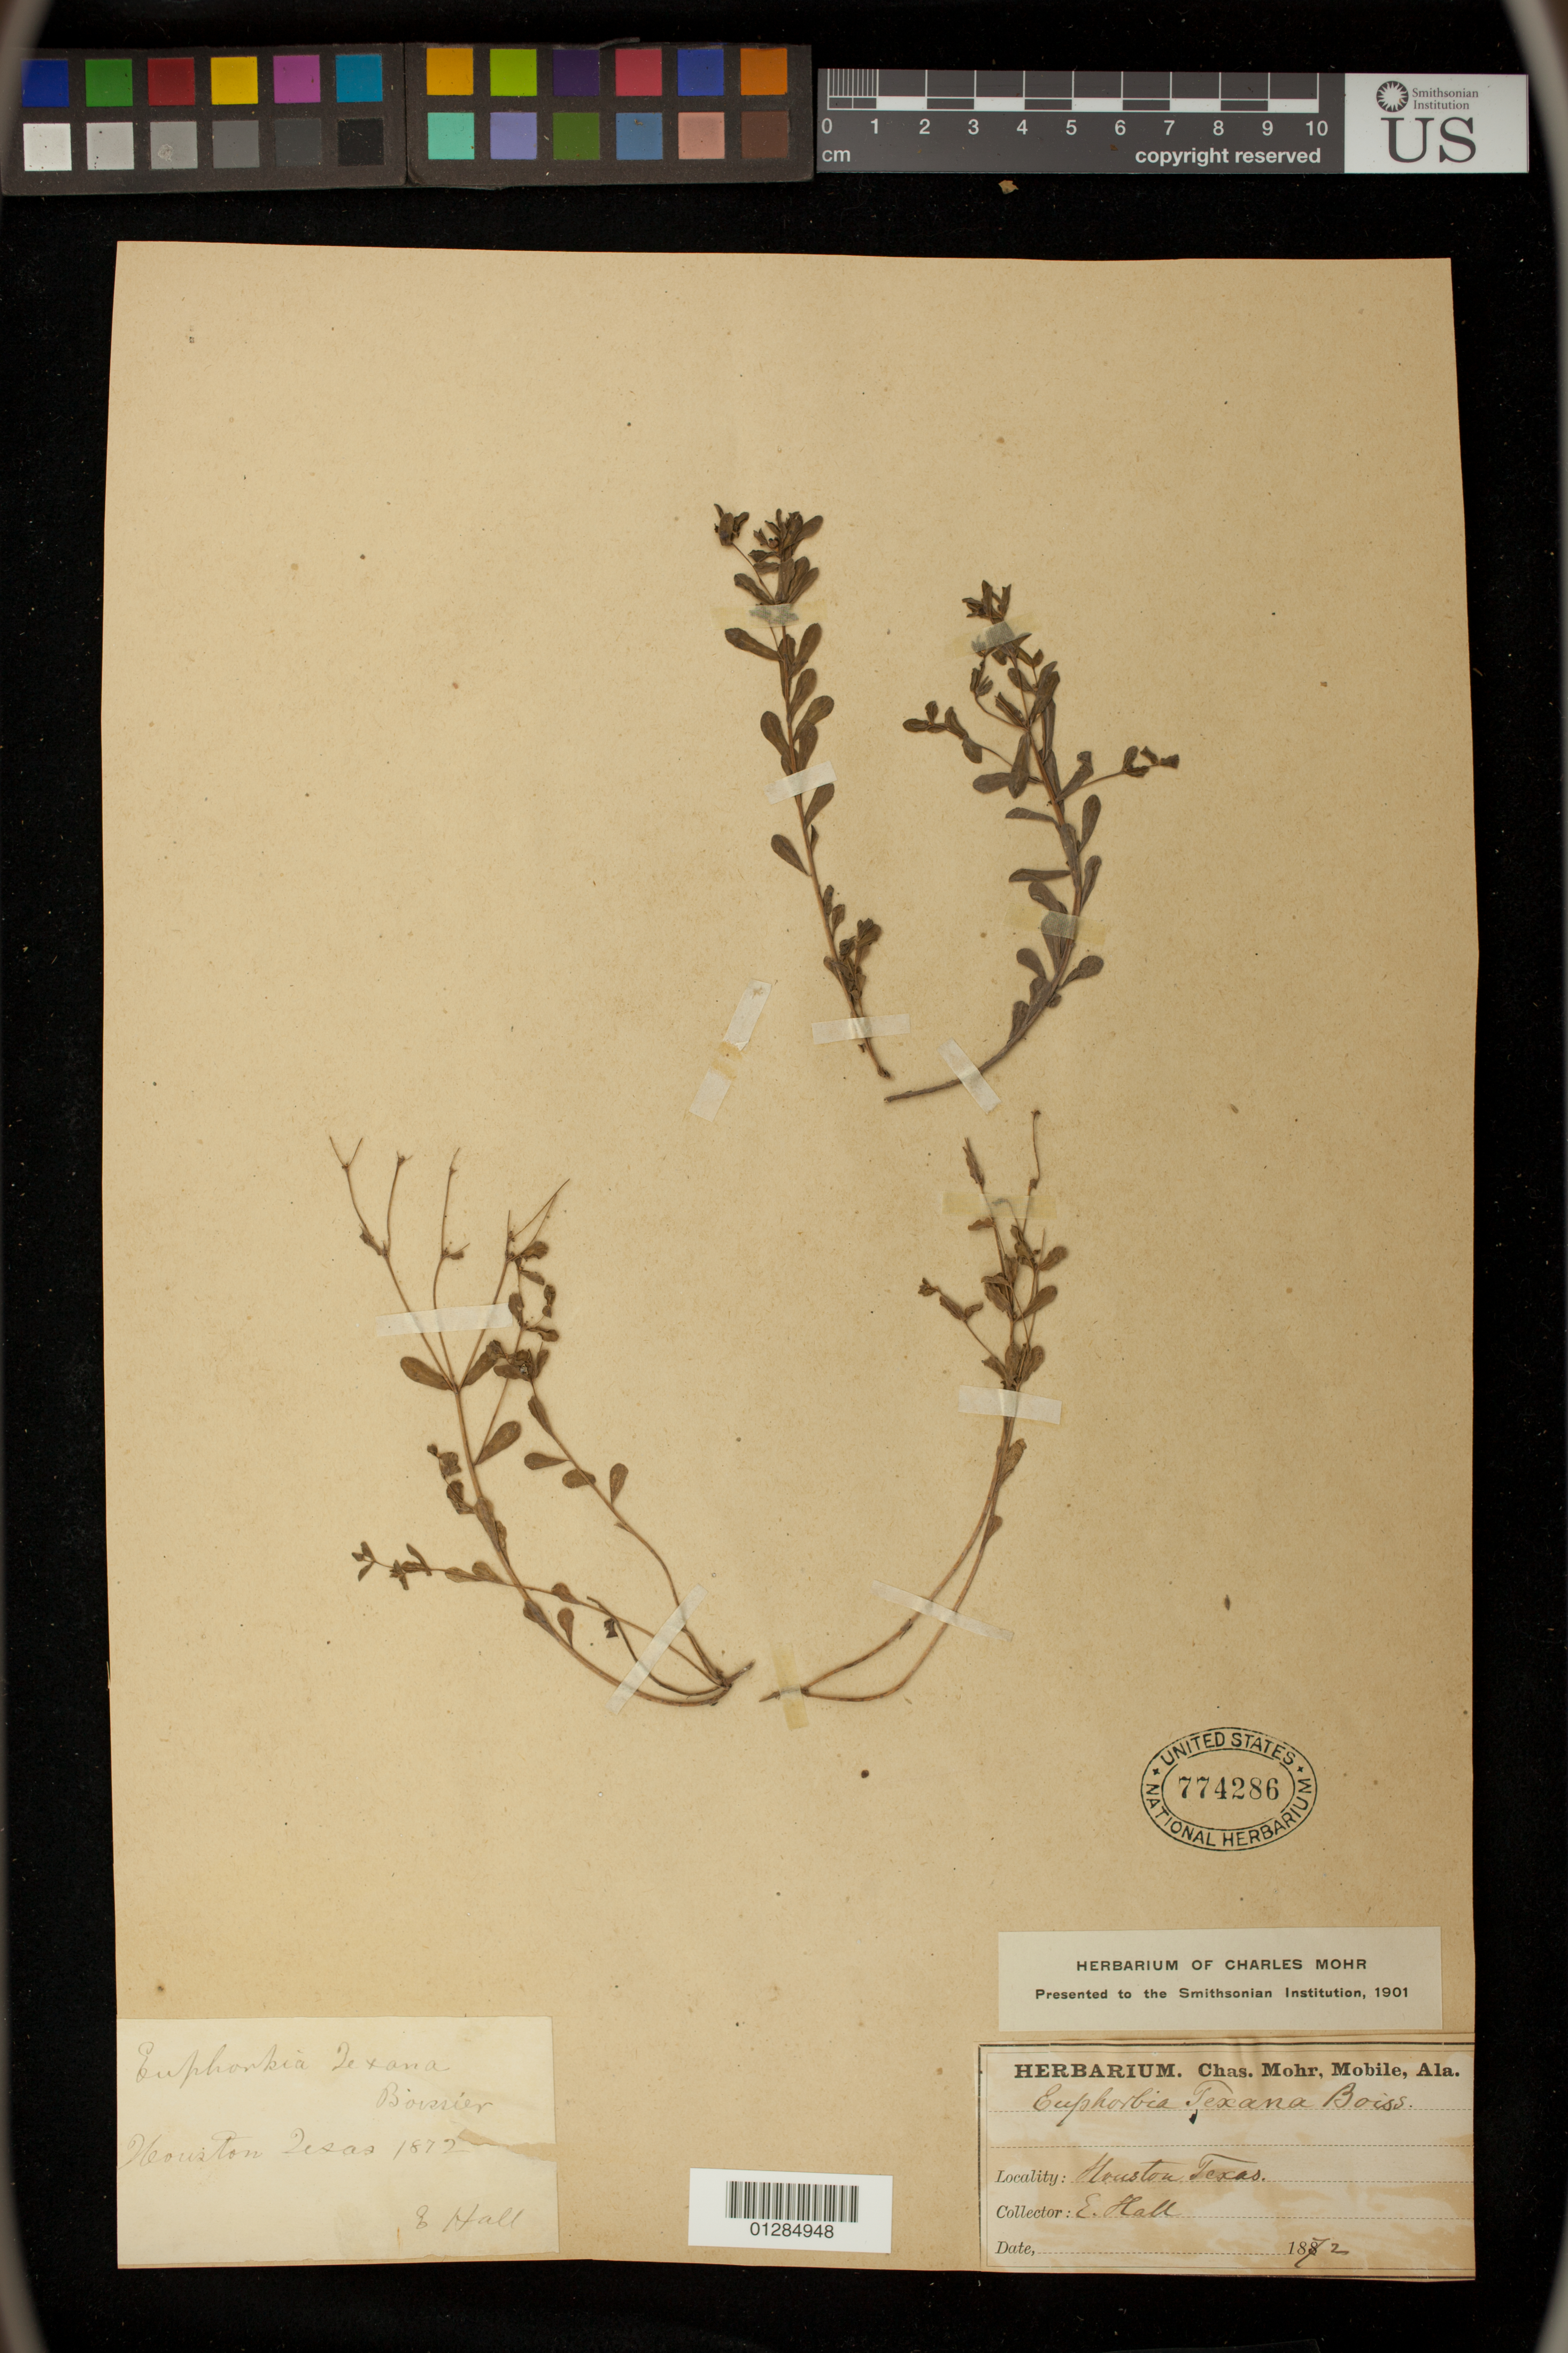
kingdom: Plantae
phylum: Tracheophyta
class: Magnoliopsida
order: Malpighiales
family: Euphorbiaceae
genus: Euphorbia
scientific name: Euphorbia texana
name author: Boiss.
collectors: E. Hall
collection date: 1872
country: United States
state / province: Texas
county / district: Harris County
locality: Houston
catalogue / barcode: US 774286